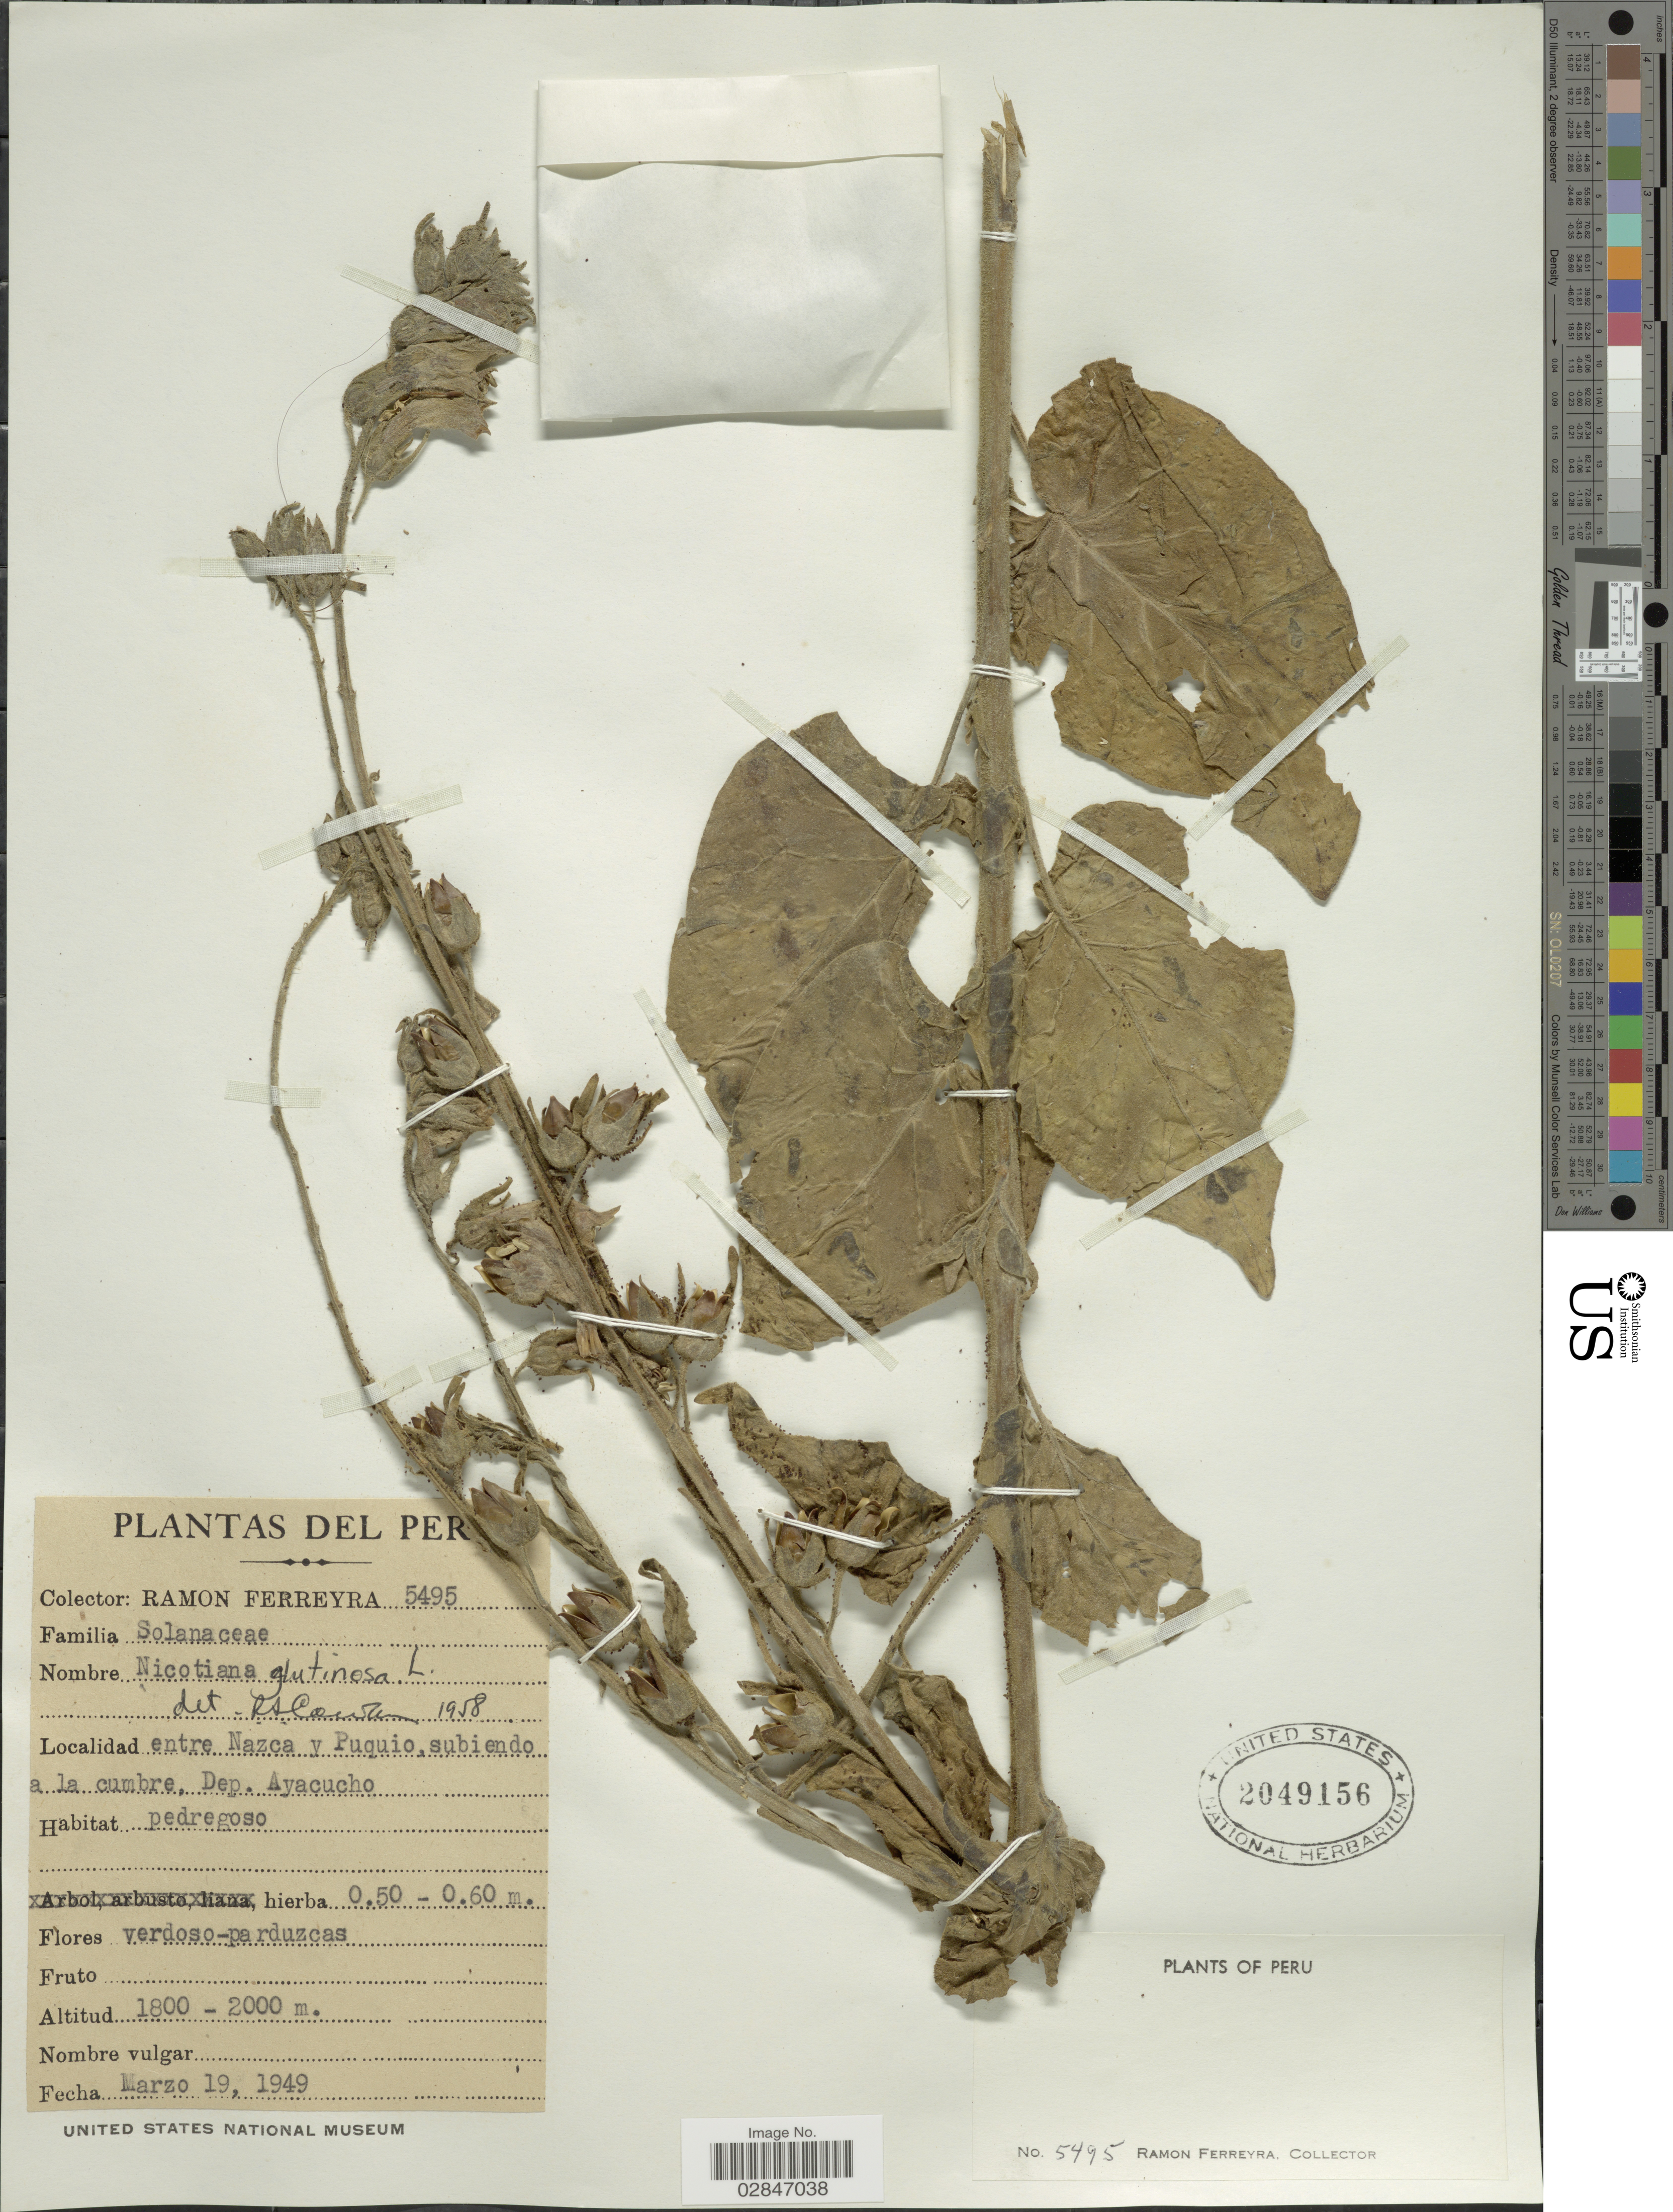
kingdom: Plantae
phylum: Tracheophyta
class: Magnoliopsida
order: Solanales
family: Solanaceae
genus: Nicotiana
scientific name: Nicotiana glutinosa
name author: L.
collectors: R. A. Ferreyra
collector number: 5495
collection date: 1949-03-19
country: Peru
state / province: Ayacucho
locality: Entre Nazca y Puquio, subiendo a la cumbre, Dep. Ayacucho.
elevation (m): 1800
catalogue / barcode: US 2049156